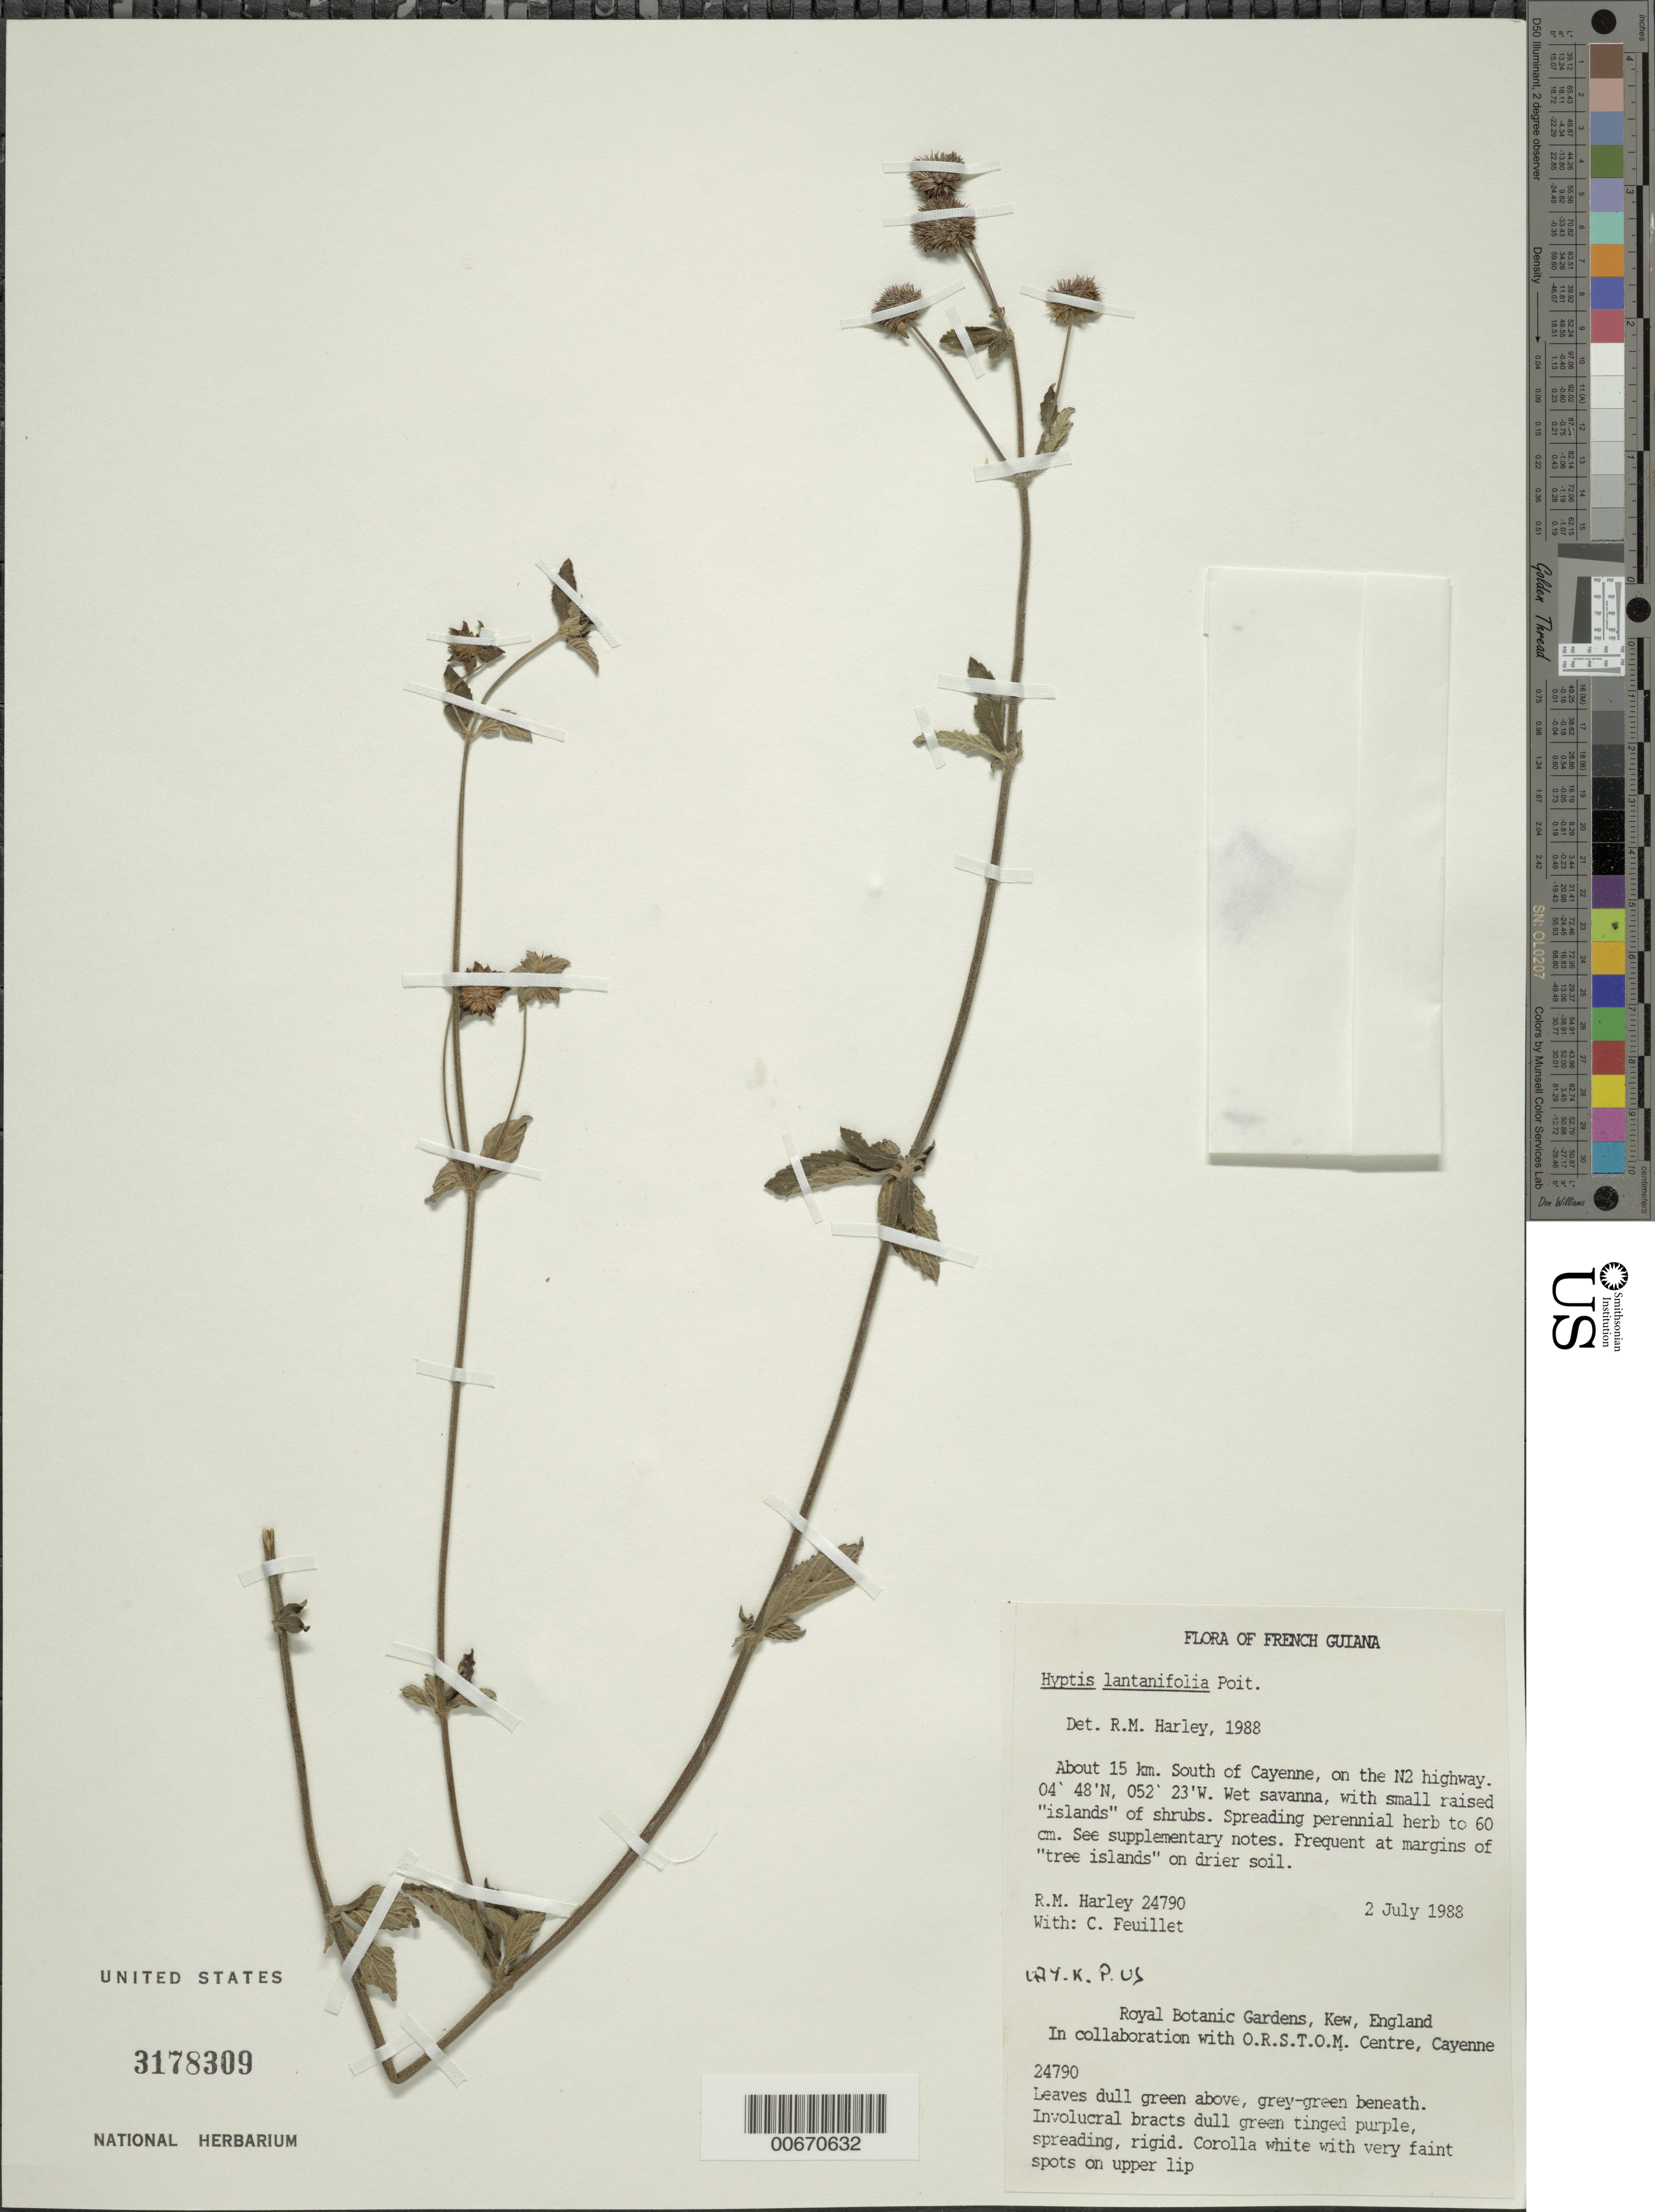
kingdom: Plantae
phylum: Tracheophyta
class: Magnoliopsida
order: Lamiales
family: Lamiaceae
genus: Hyptis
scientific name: Hyptis lantanifolia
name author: Poit.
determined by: Harley, R. M.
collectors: R. M. Harley & C. Feuillet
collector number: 24790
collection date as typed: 2-Jul-88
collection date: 1988-07-02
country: French Guiana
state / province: Cayenne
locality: Cayenne, 12 km S on N2 highway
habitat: Wet savannah, with small raised "islands" of shrubs frequent at margins of "tree islands" on drier soil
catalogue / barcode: US 3178309